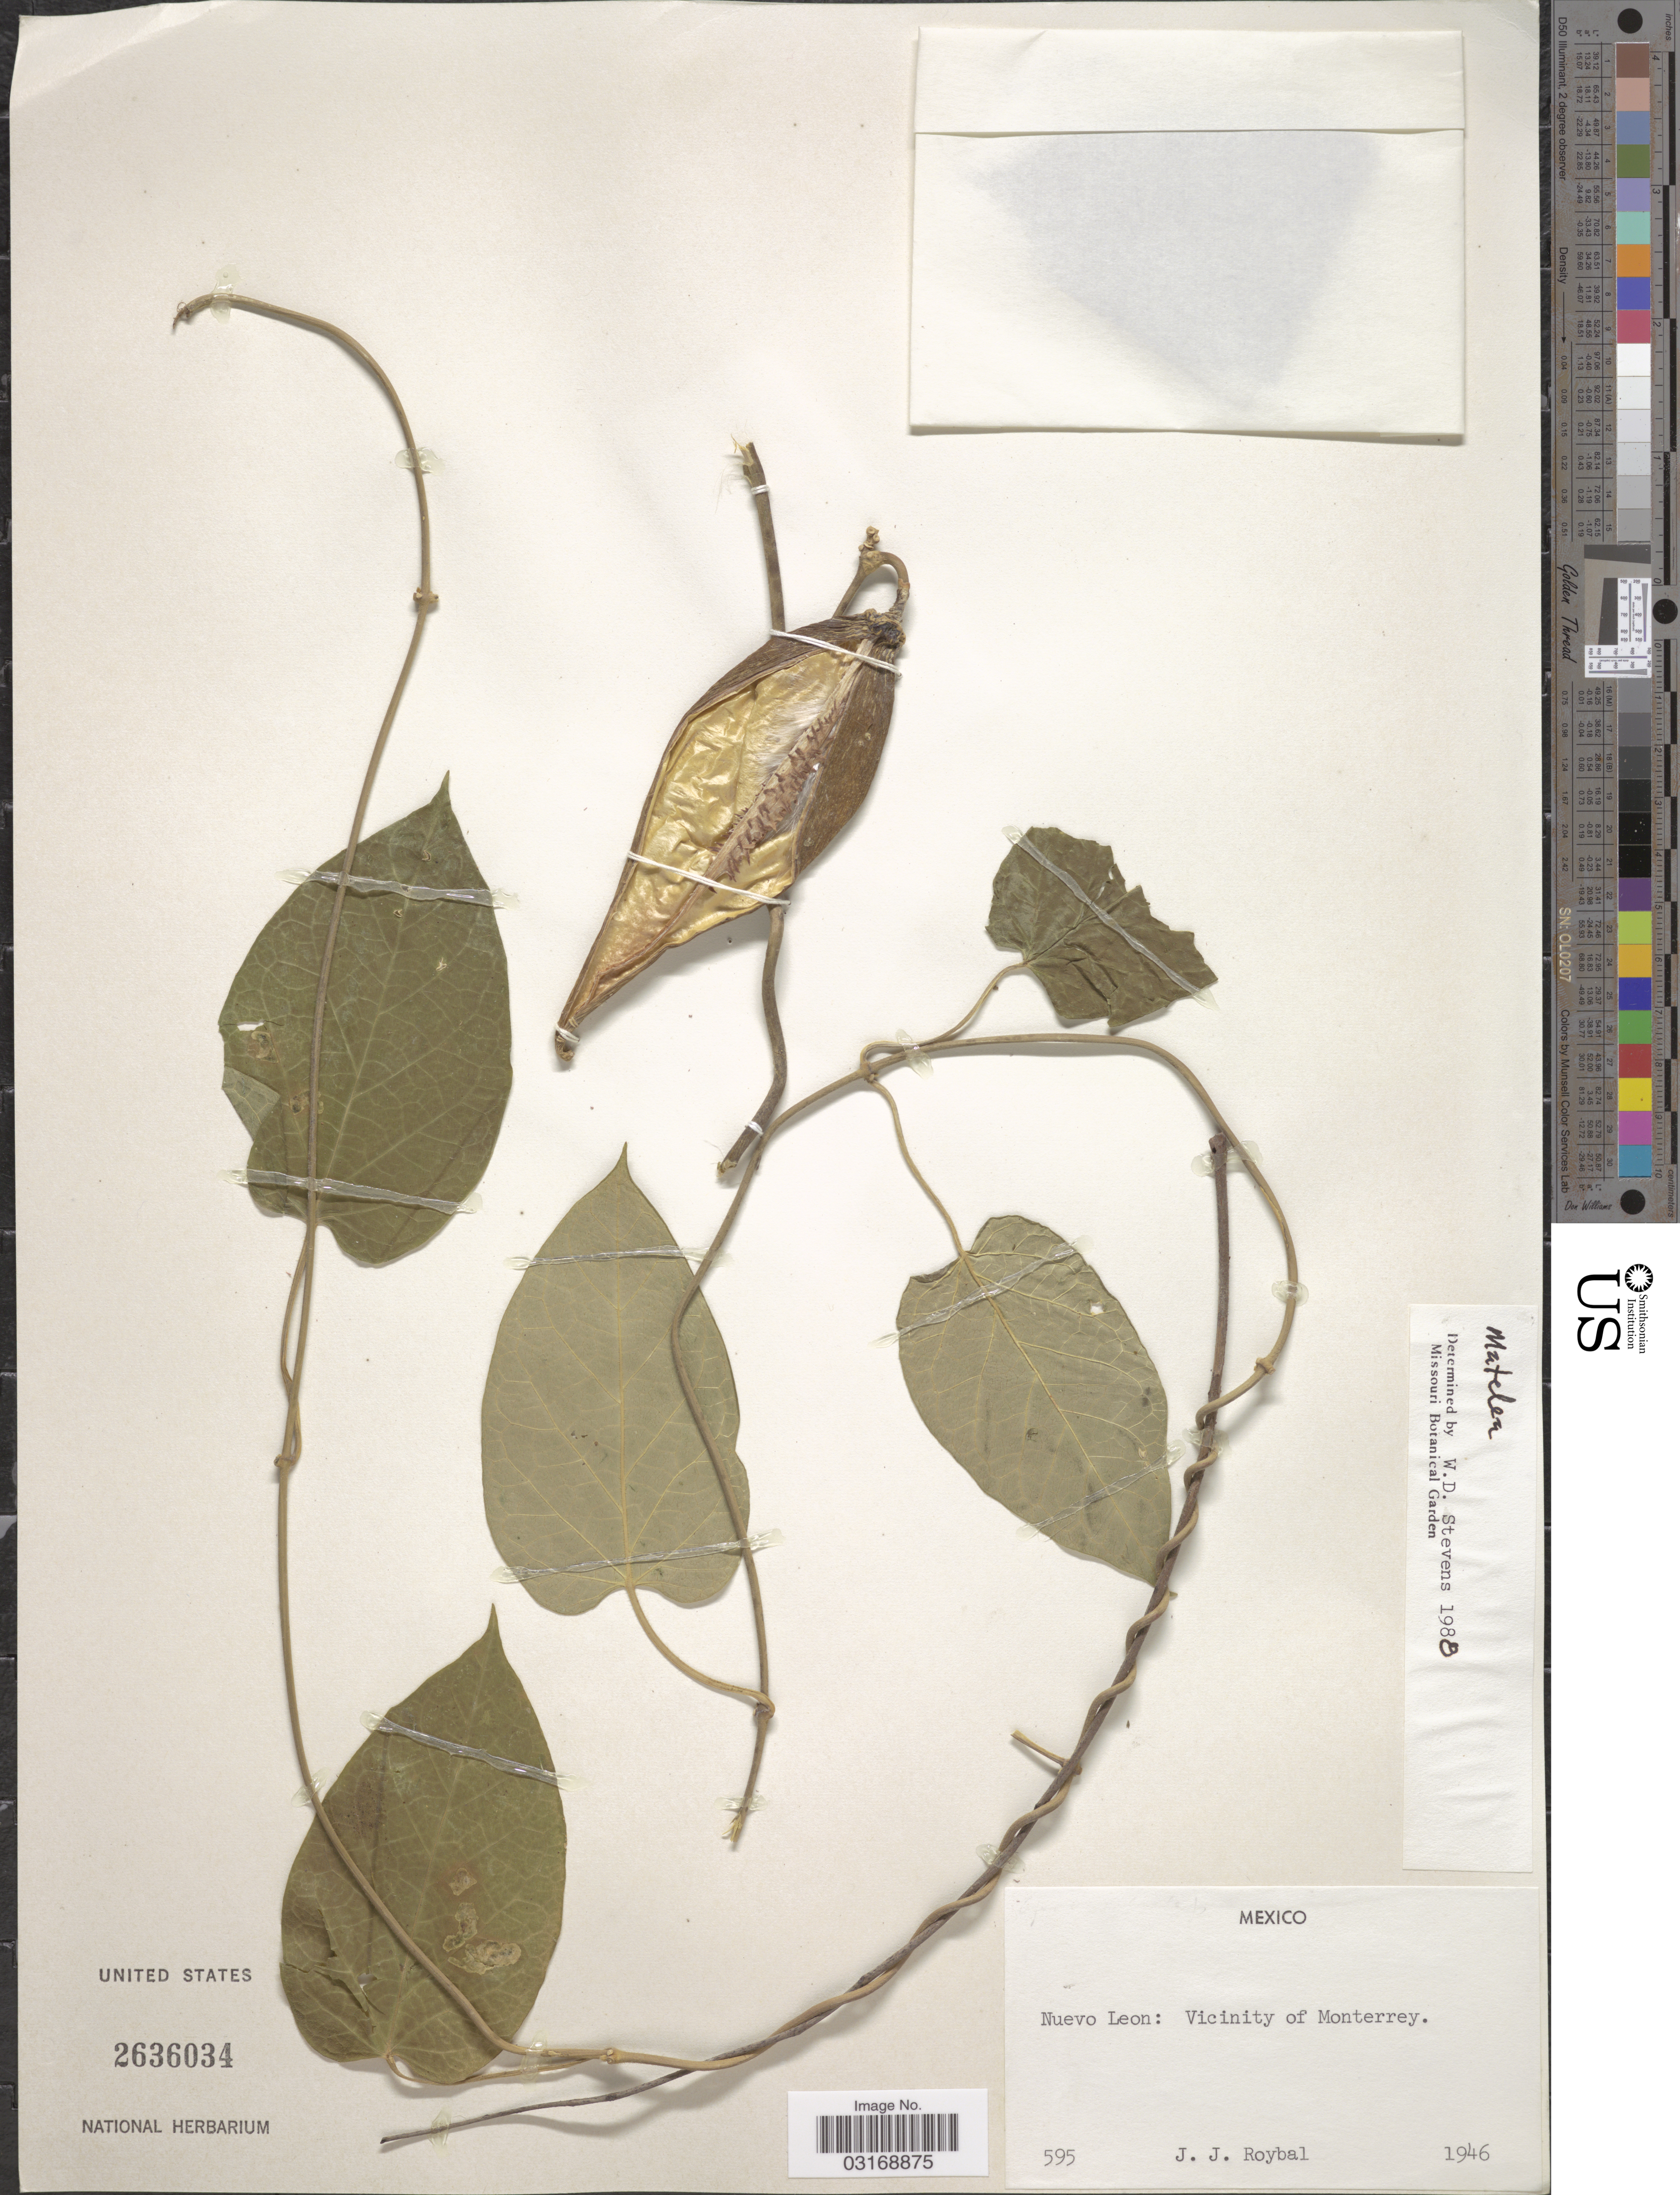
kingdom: Plantae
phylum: Tracheophyta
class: Magnoliopsida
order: Gentianales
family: Apocynaceae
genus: Matelea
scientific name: Matelea sp.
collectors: J. J. Roybal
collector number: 595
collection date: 1946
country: Mexico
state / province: Nuevo León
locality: Vicinity of Monterrey.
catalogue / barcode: US 2636034